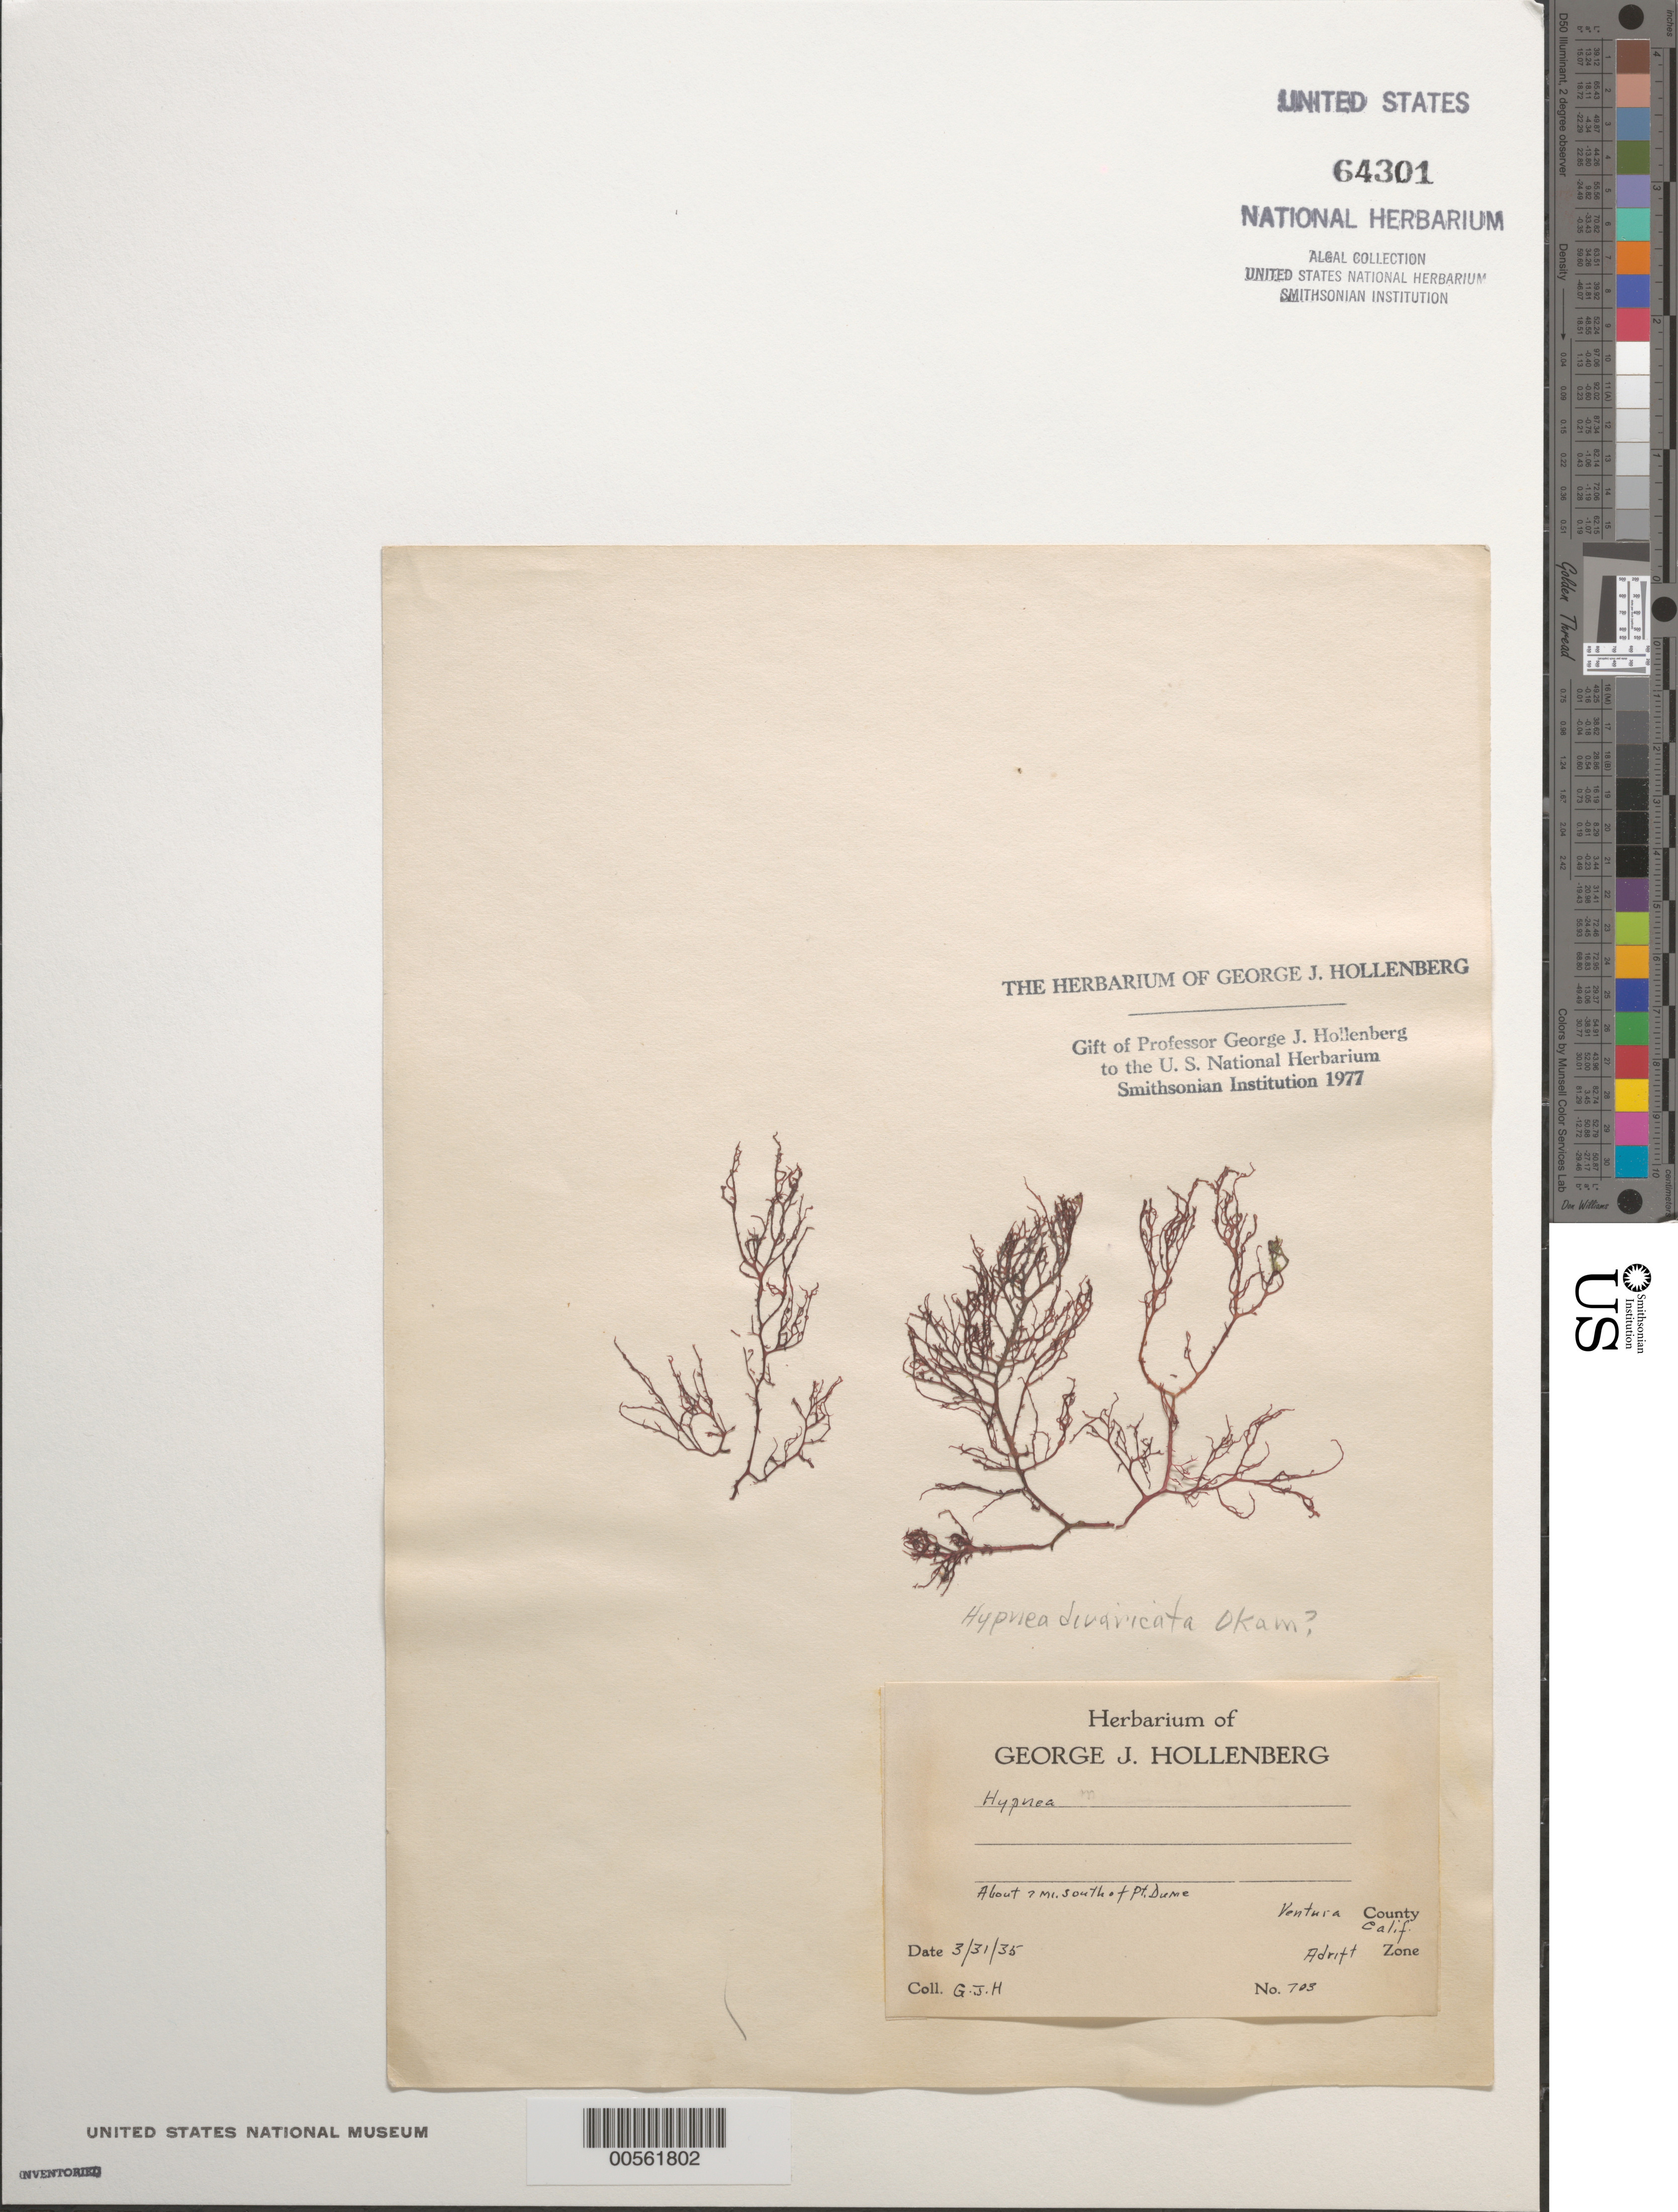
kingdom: Plantae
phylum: Rhodophyta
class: Florideophyceae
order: Gigartinales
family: Cystocloniaceae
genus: Hypnea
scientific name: Hypnea divaricata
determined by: Hollenberg, George J.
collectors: G. Hollenberg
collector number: GJH 703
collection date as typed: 31 Mar 1935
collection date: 1935-03-31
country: United States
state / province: California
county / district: Ventura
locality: Ca. 7 miles south of Point Dume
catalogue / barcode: US 64301